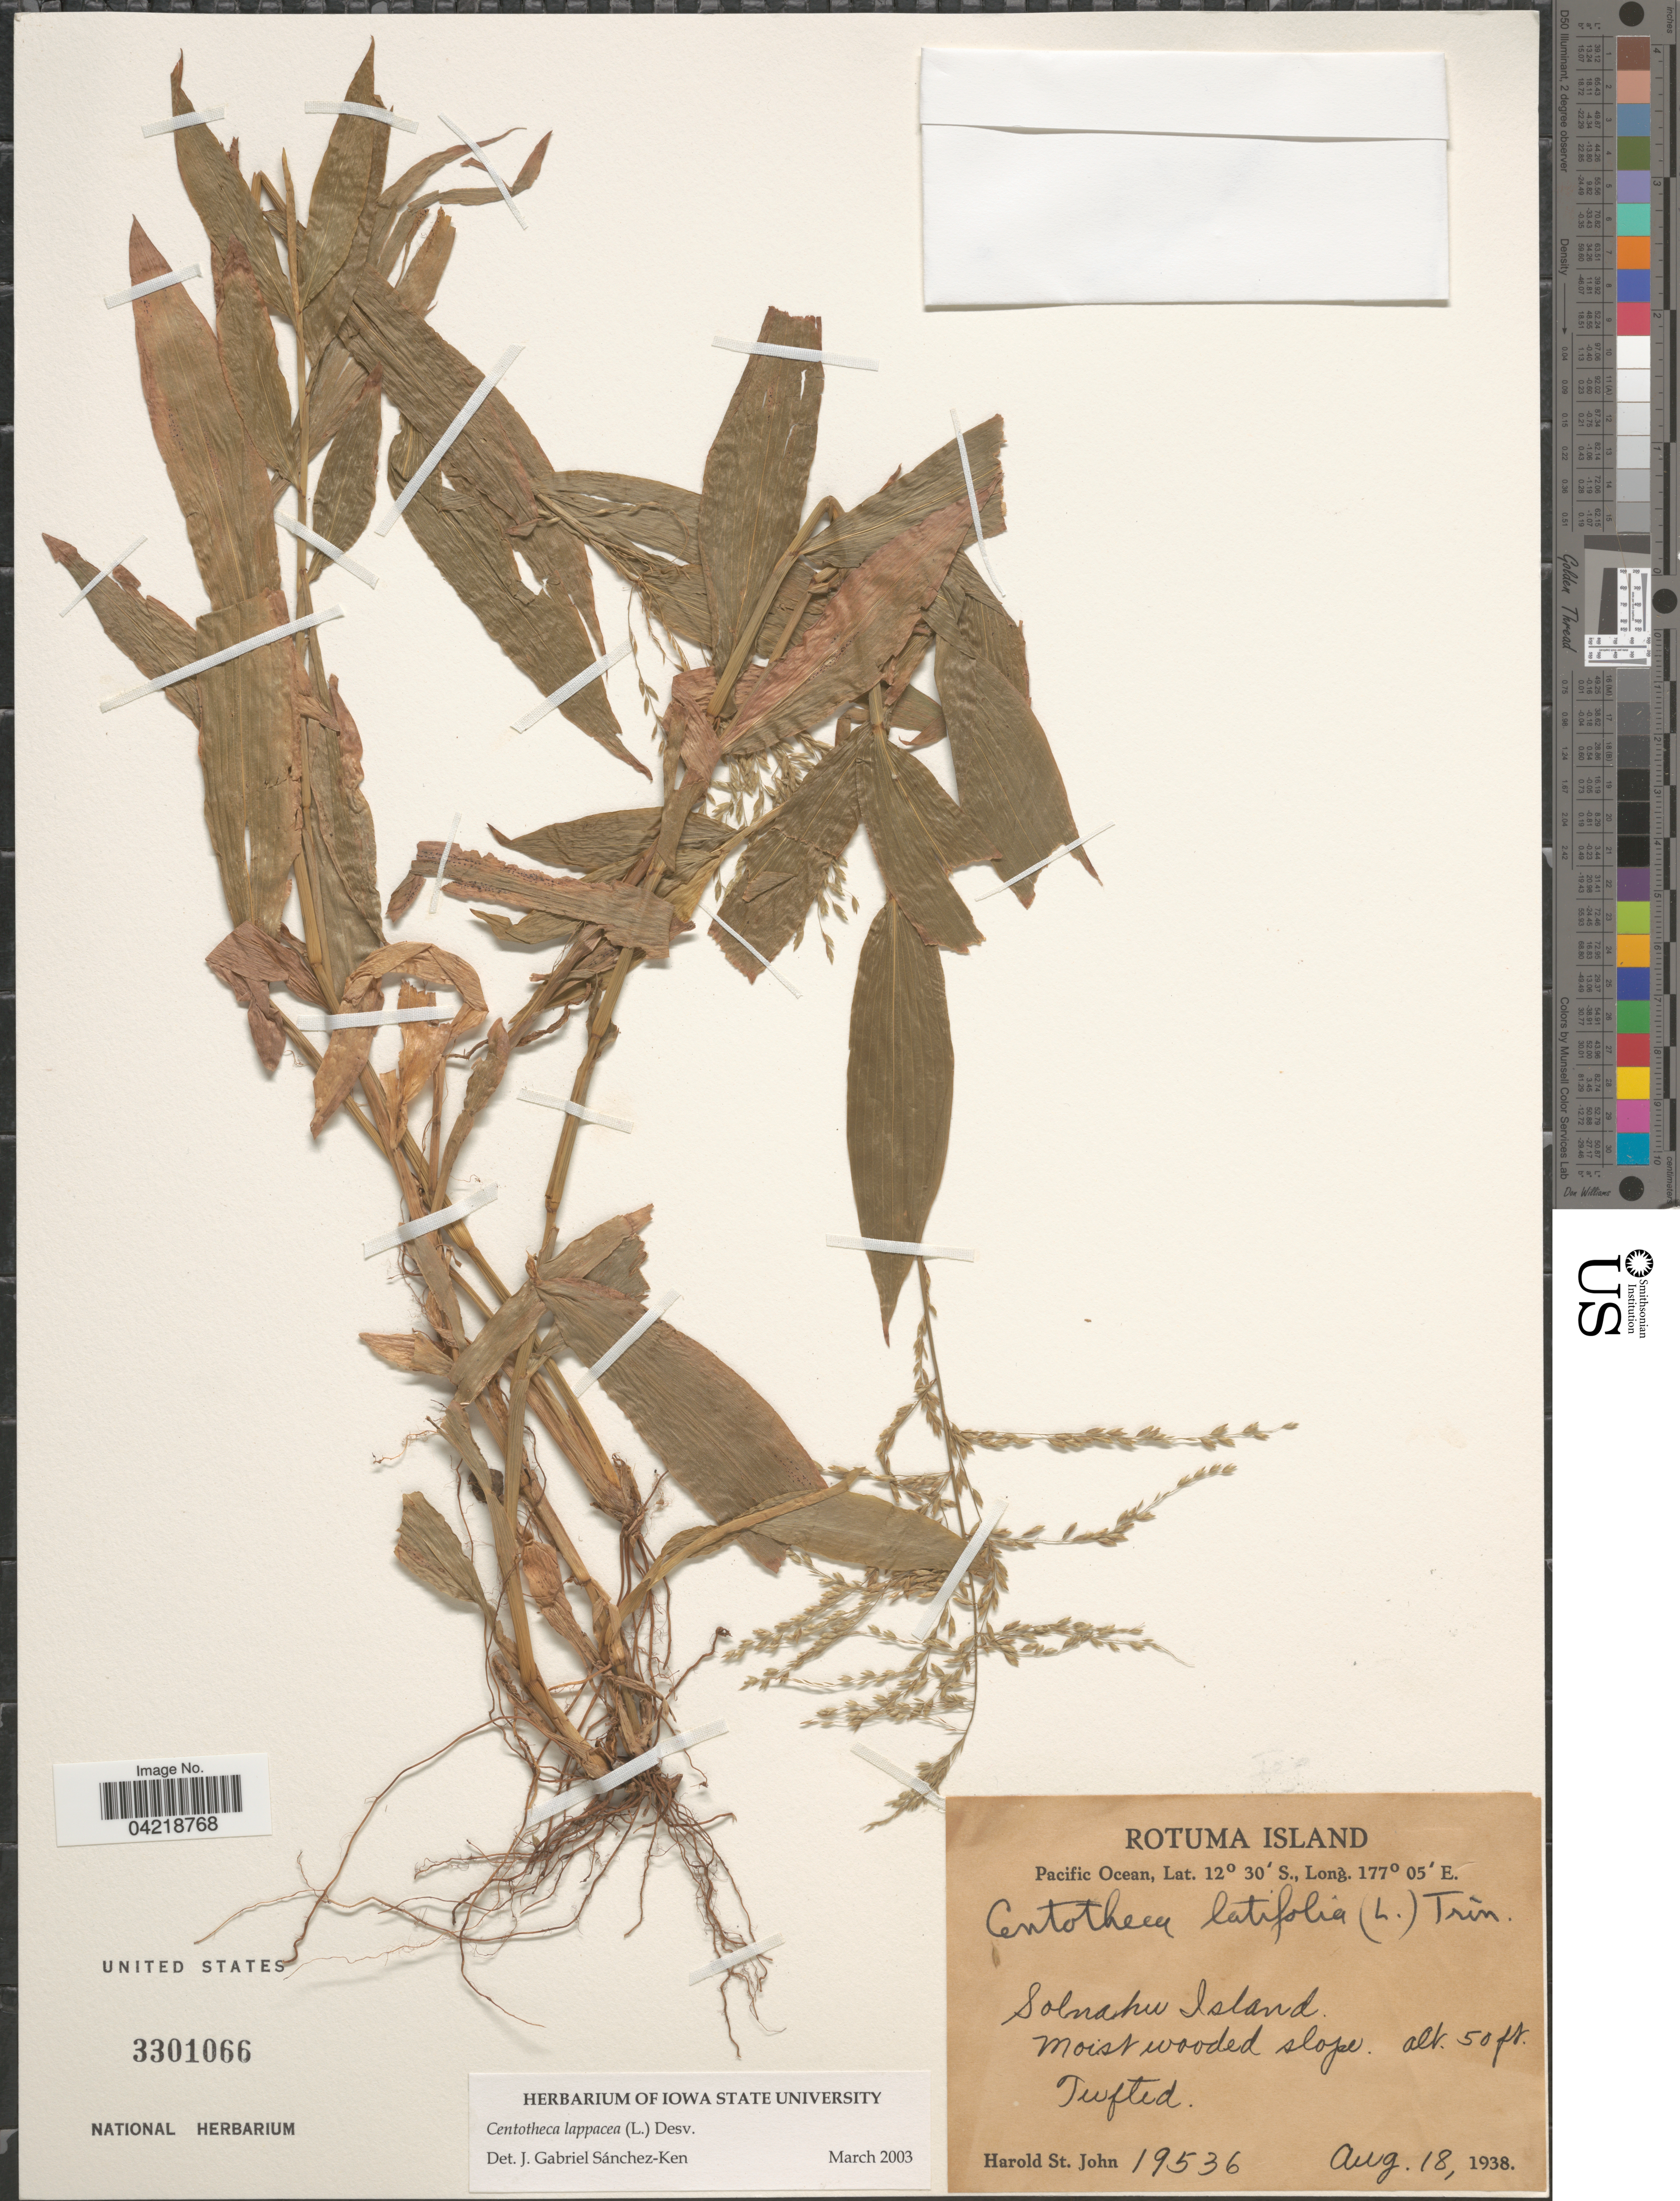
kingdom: Plantae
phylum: Tracheophyta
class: Liliopsida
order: Poales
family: Poaceae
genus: Centotheca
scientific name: Centotheca lappacea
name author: (L.) Desv.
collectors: H. St. John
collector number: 19536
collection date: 1938-08-18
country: Fiji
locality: Rotuma Island. Pacific Ocean. Solnahu Island.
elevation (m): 15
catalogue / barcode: US 3301066